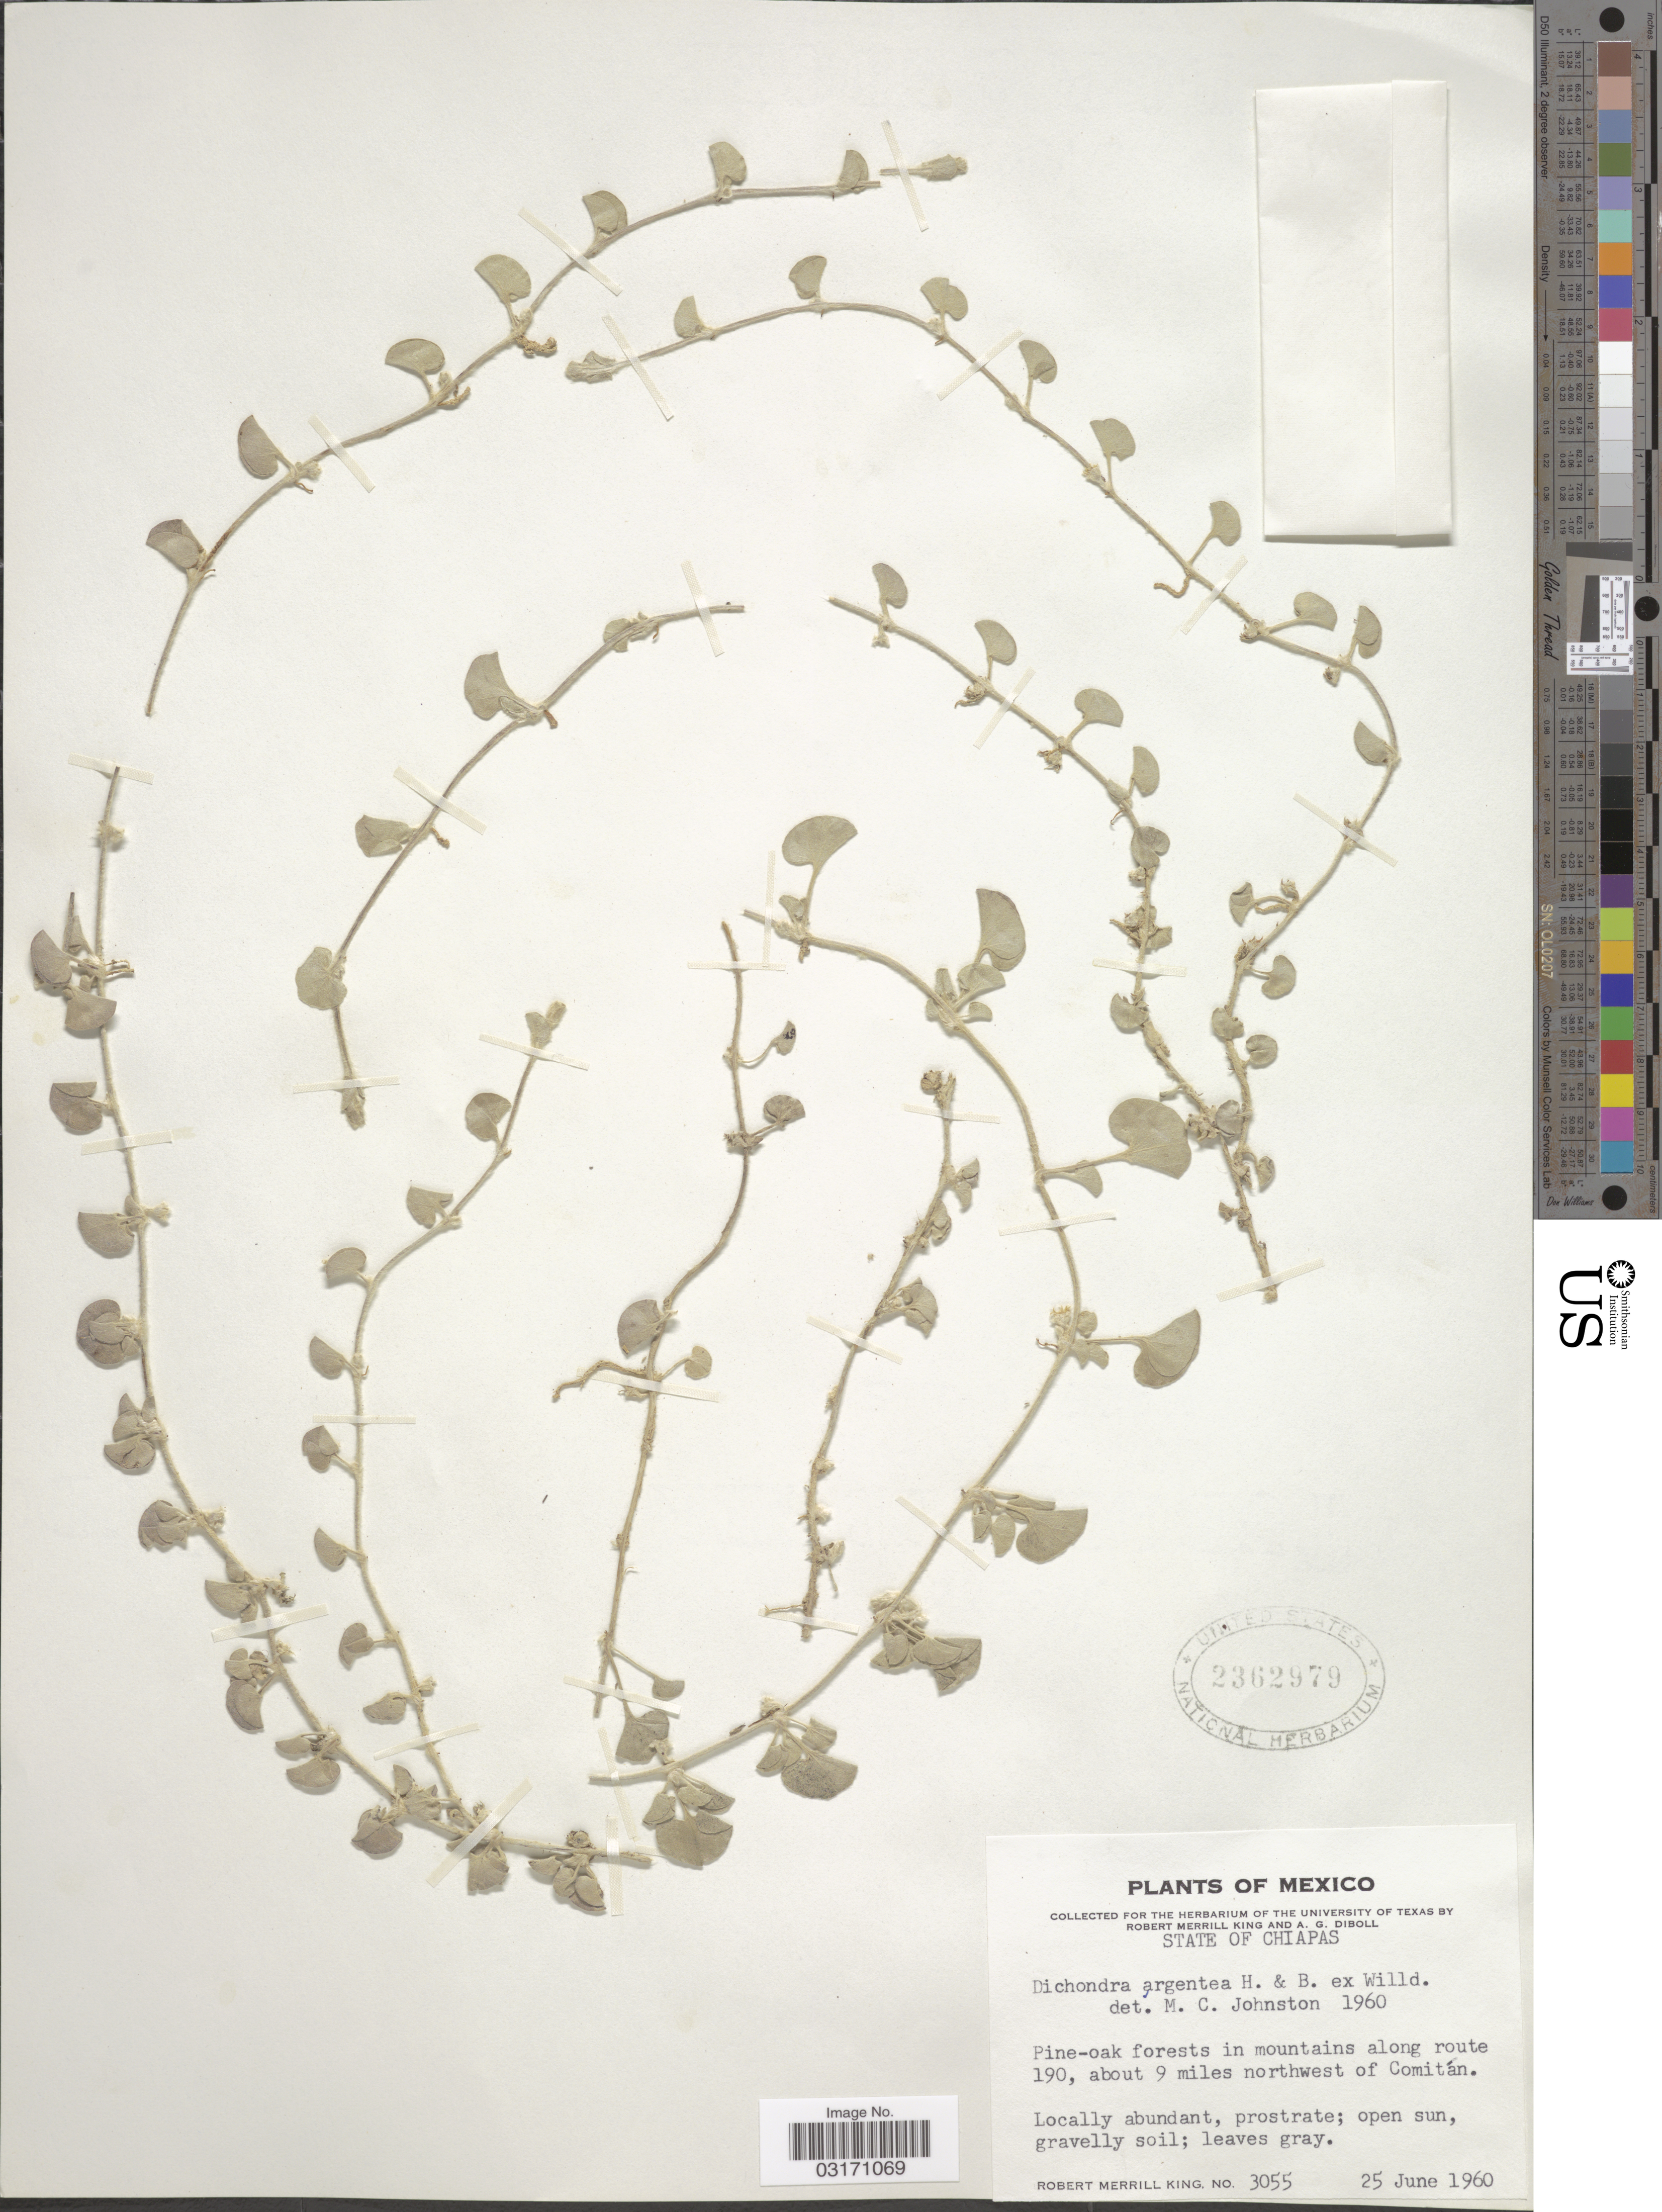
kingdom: Plantae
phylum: Tracheophyta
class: Magnoliopsida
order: Solanales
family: Convolvulaceae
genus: Dichondra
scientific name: Dichondra argentea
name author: Humb. & Bonpl. ex Willd.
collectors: R. M. King & A. Diboll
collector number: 3055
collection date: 1960-06-25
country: Mexico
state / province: Chiapas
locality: In mountain along route 190, about 9 miles northwest of Comitán.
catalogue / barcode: US 2362979